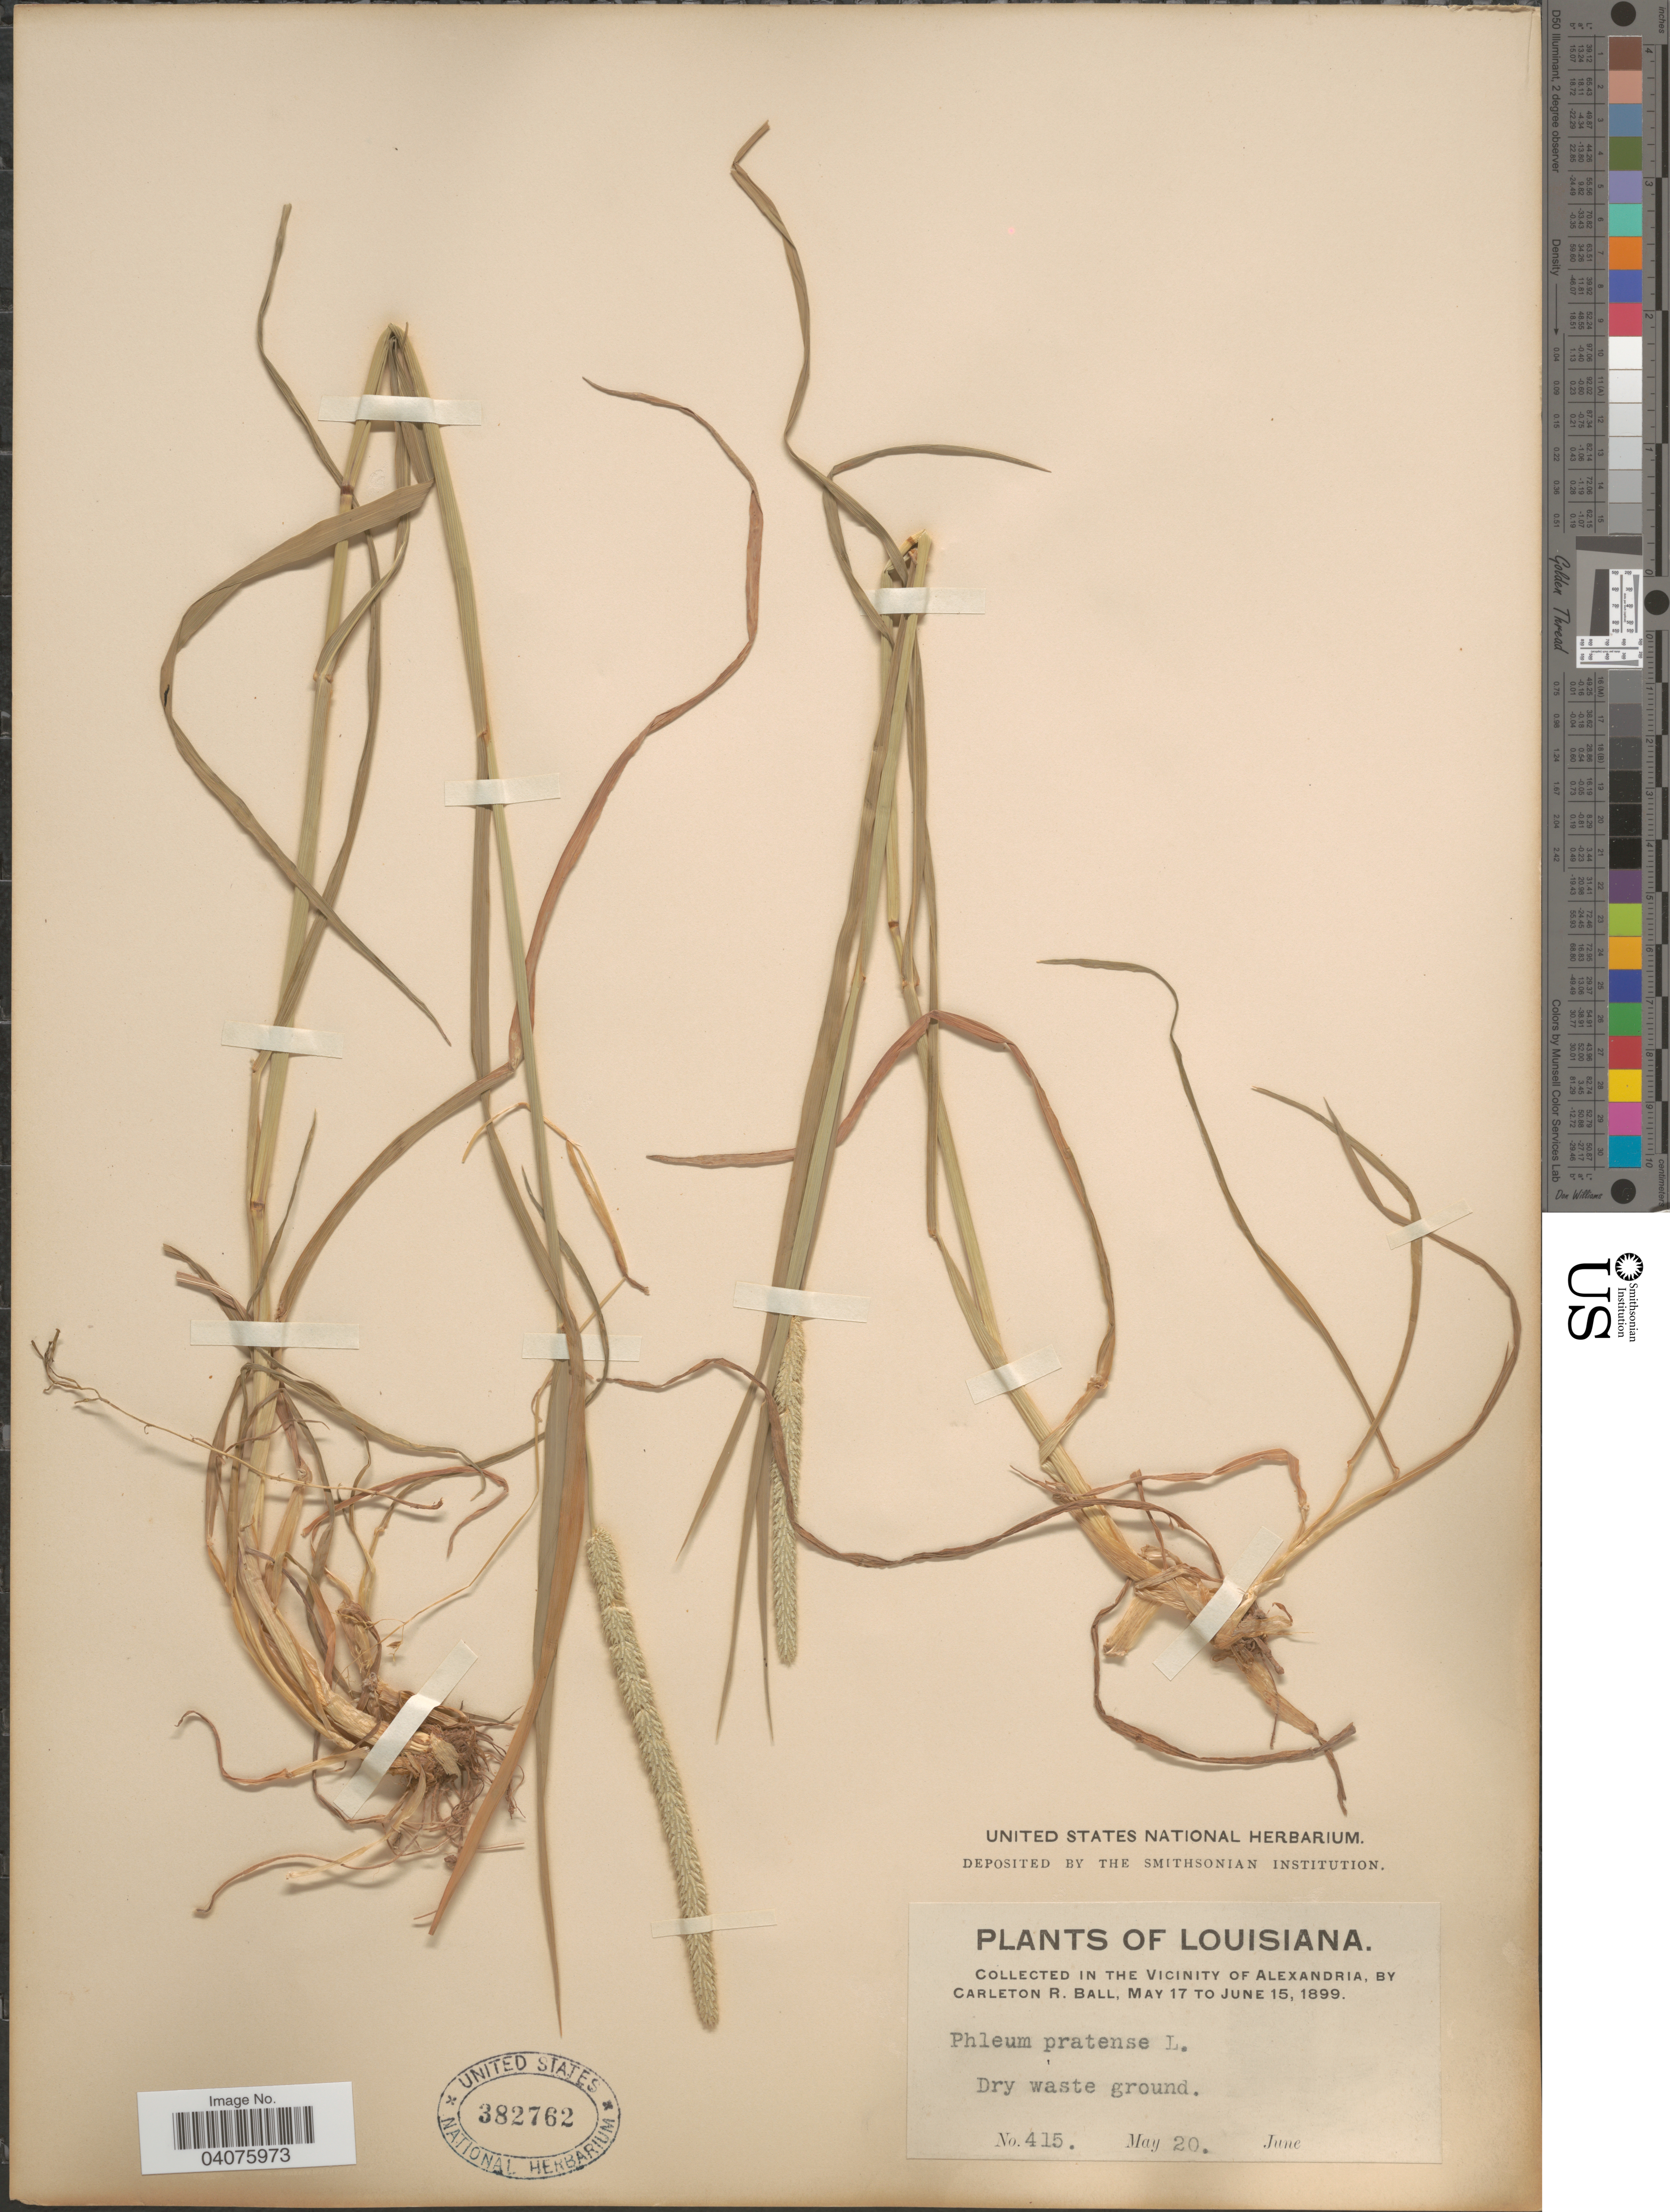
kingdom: Plantae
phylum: Tracheophyta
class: Liliopsida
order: Poales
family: Poaceae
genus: Phleum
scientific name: Phleum pratense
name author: L.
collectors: C. R. Ball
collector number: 415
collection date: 1899-05-20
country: United States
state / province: Louisiana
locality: In the Vicinity of Alexandria.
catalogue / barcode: US 382762